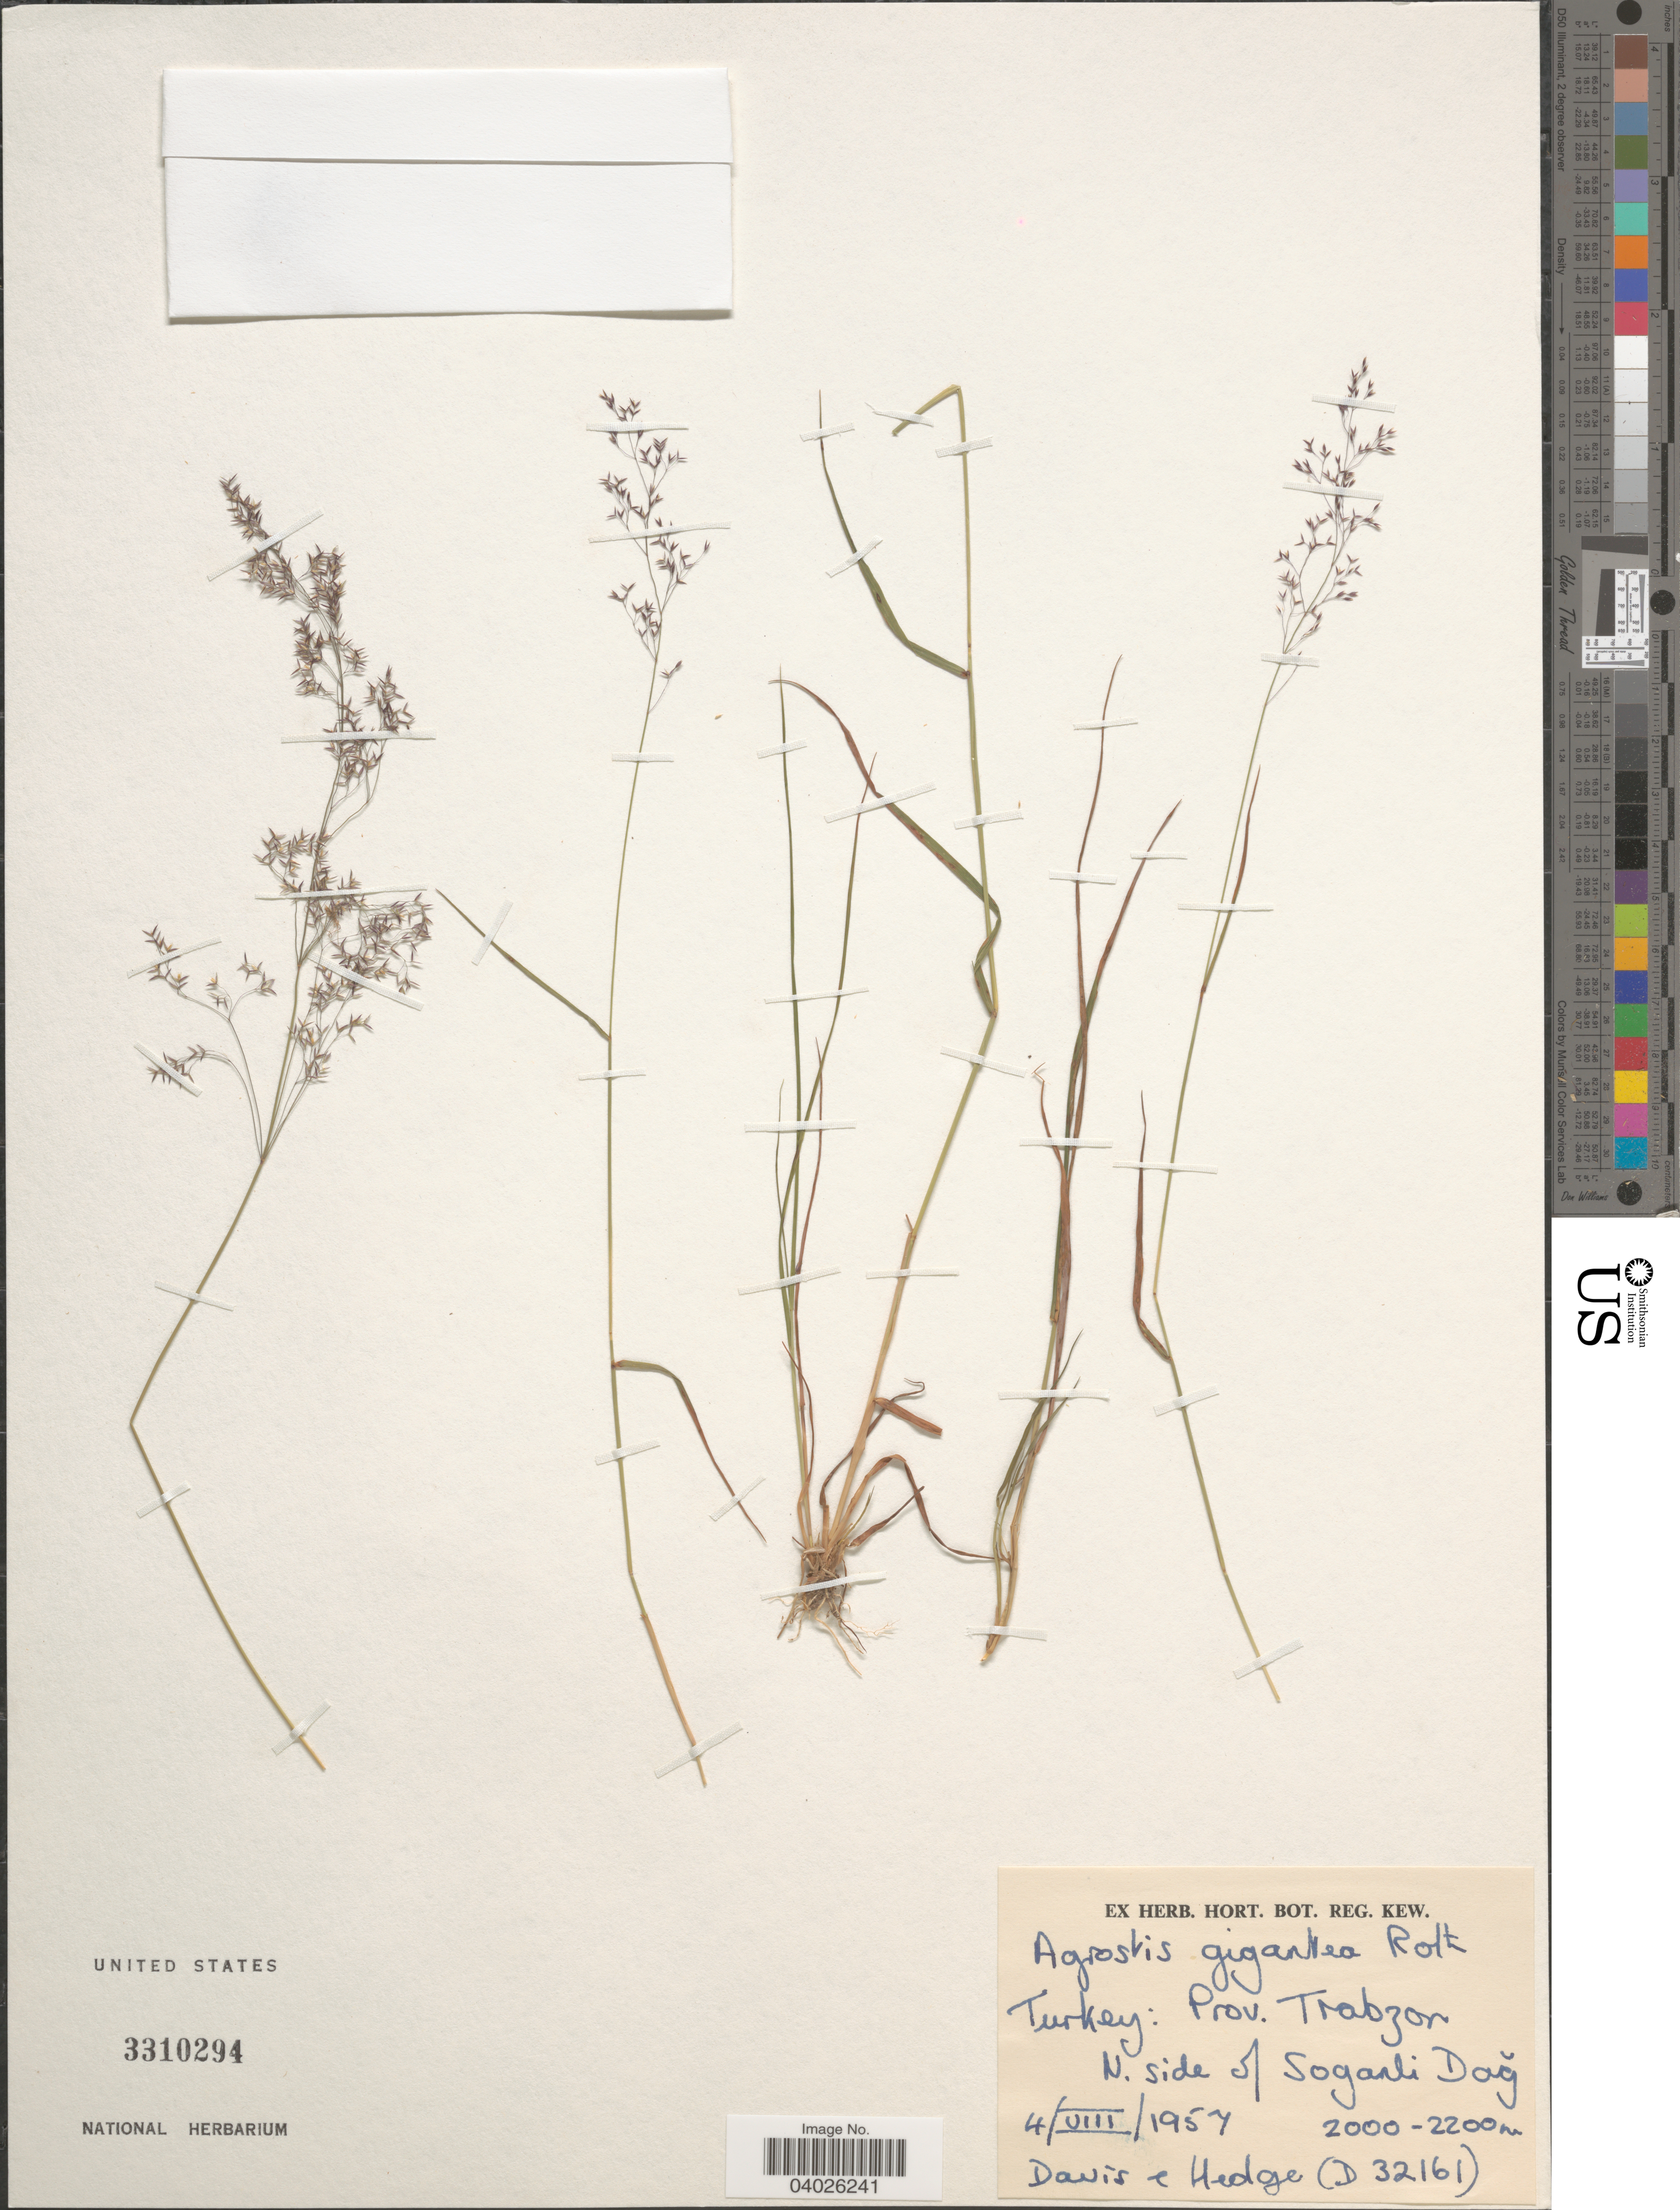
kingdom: Plantae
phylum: Tracheophyta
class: Liliopsida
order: Poales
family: Poaceae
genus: Agrostis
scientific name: Agrostis gigantea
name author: Roth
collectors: -. Davis & -. Hedge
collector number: D32161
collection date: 1957-08-04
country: Turkey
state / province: Trabzon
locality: N. side of Sogarli Dağ.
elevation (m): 2000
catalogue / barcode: US 3310294